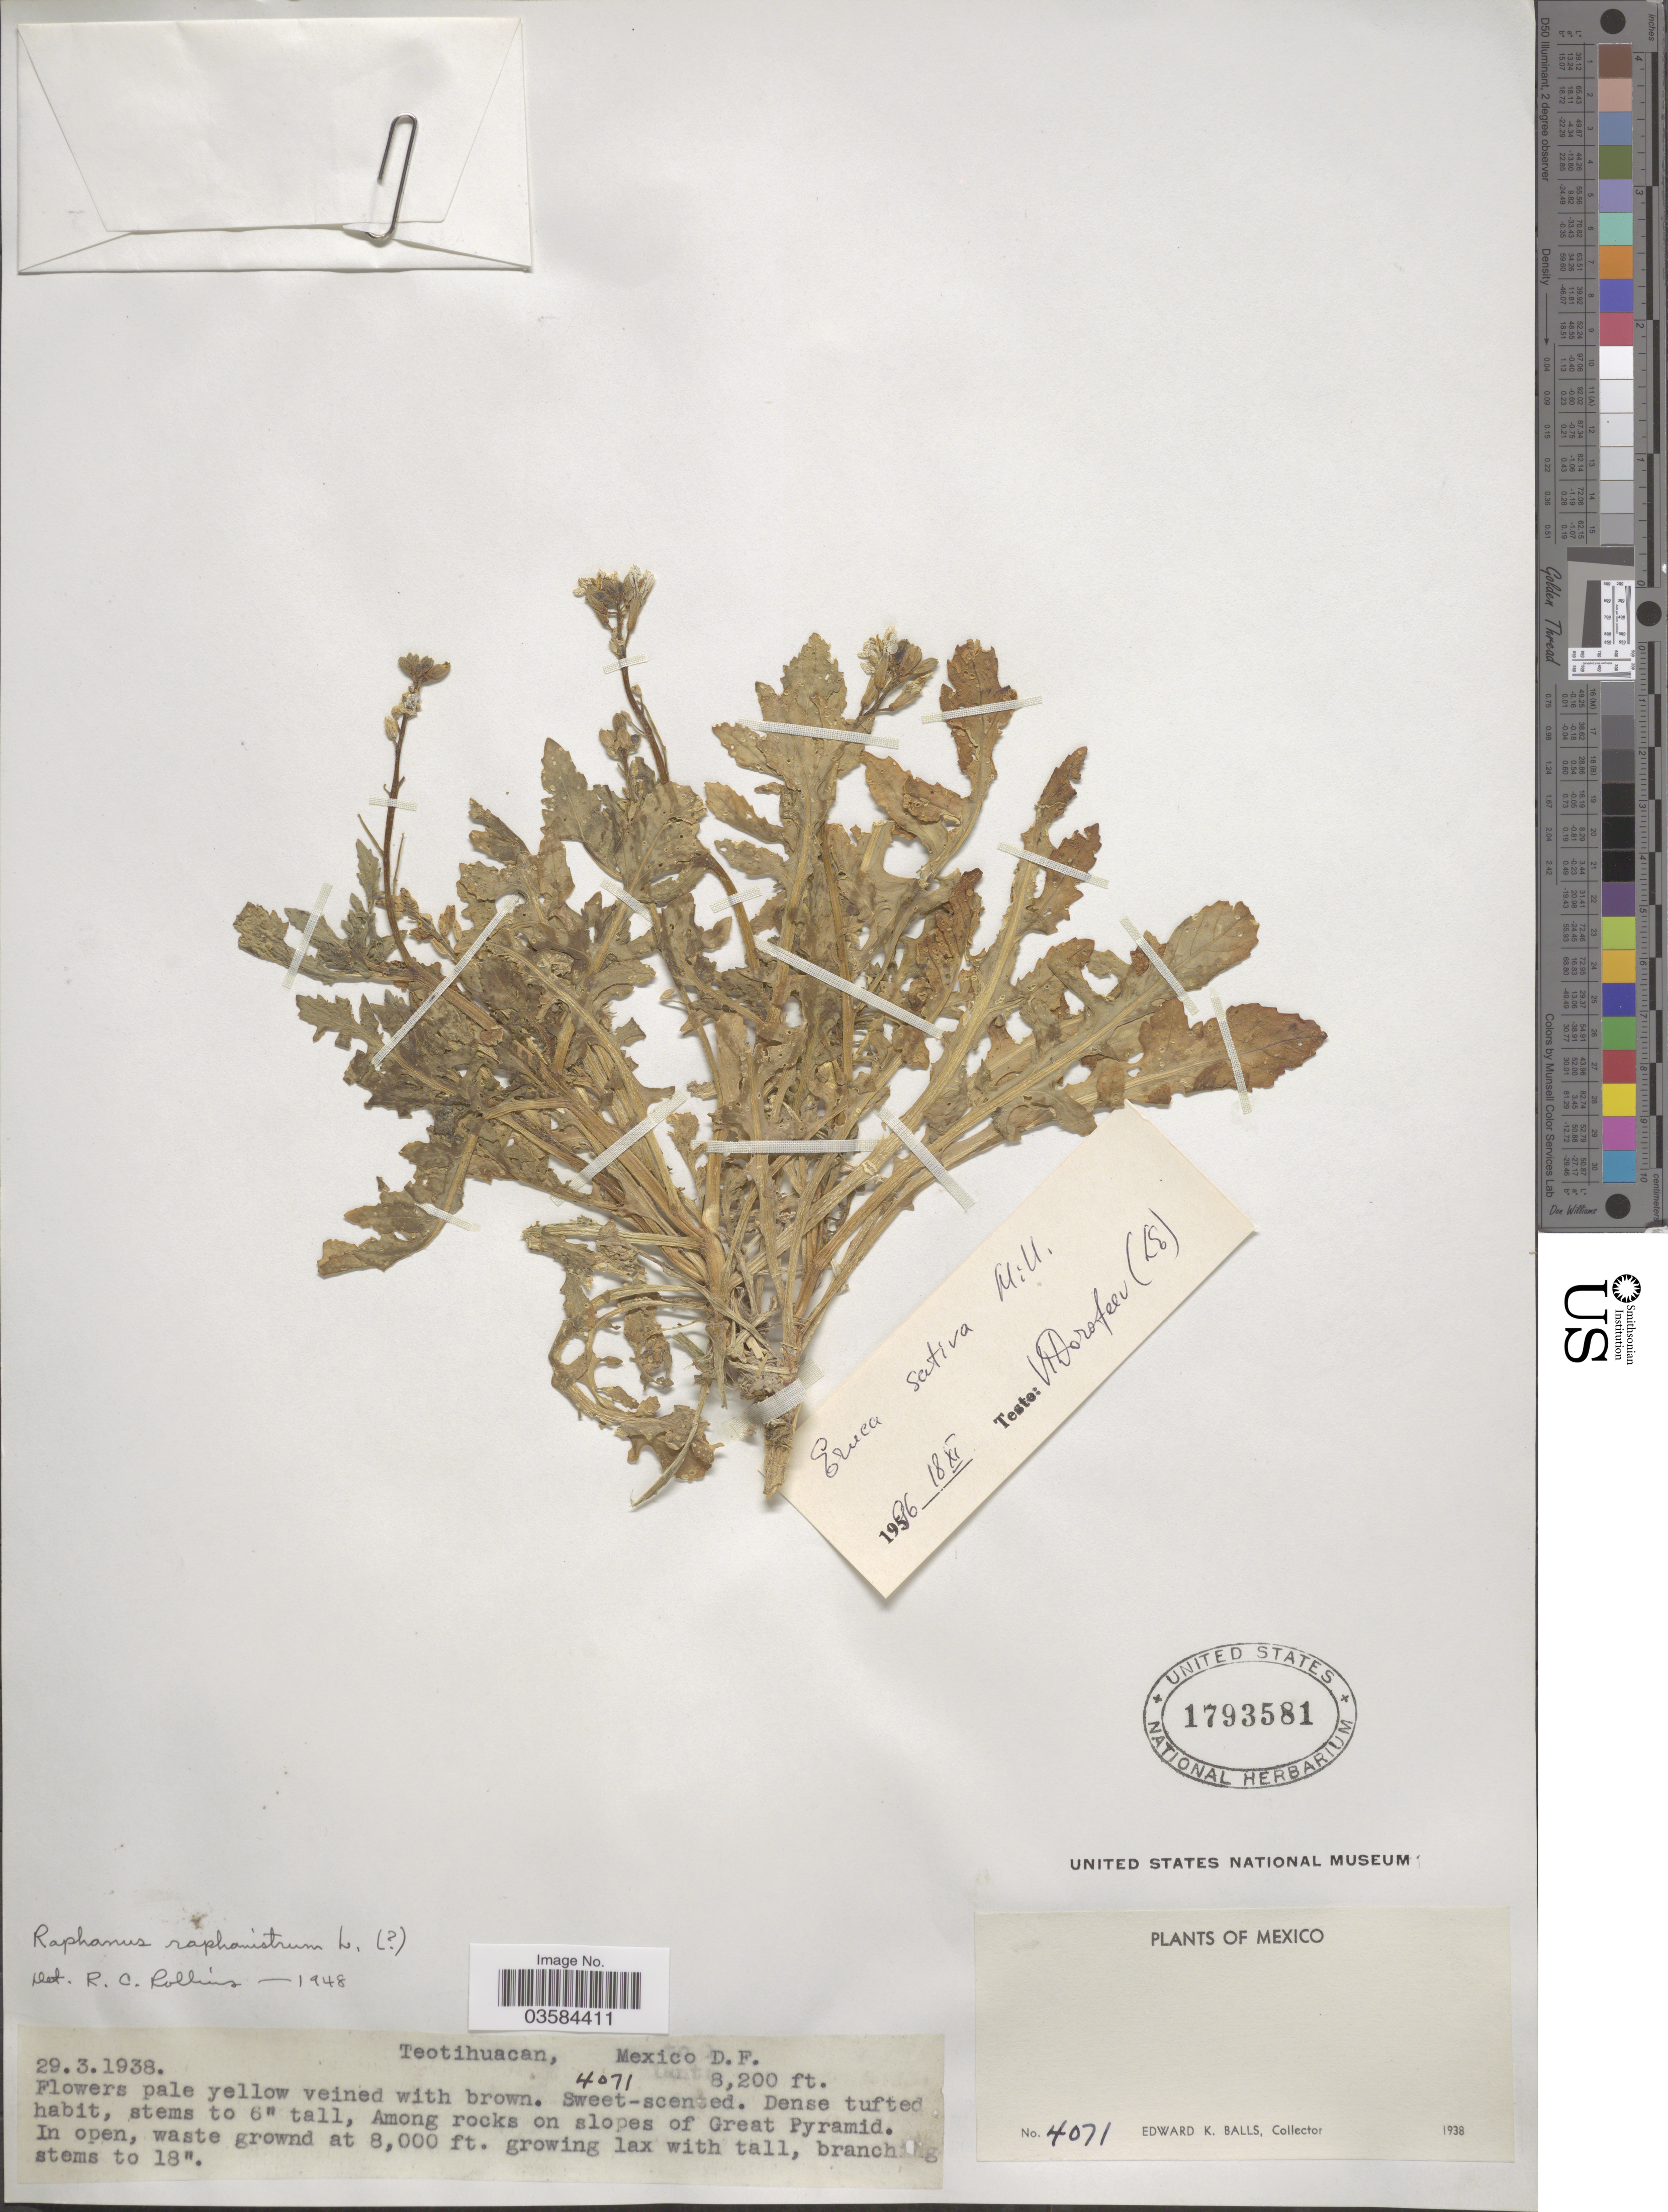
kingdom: Plantae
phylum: Tracheophyta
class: Magnoliopsida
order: Brassicales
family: Brassicaceae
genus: Eruca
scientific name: Eruca vesicaria subsp. sativa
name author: (Mill.) Thell.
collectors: E. K. Balls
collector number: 4071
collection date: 1938-03-29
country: Mexico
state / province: Distrito Federal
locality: Teotihuacan. Among rocks on slopes of Great Pyramid.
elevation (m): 2499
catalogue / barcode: US 1793581